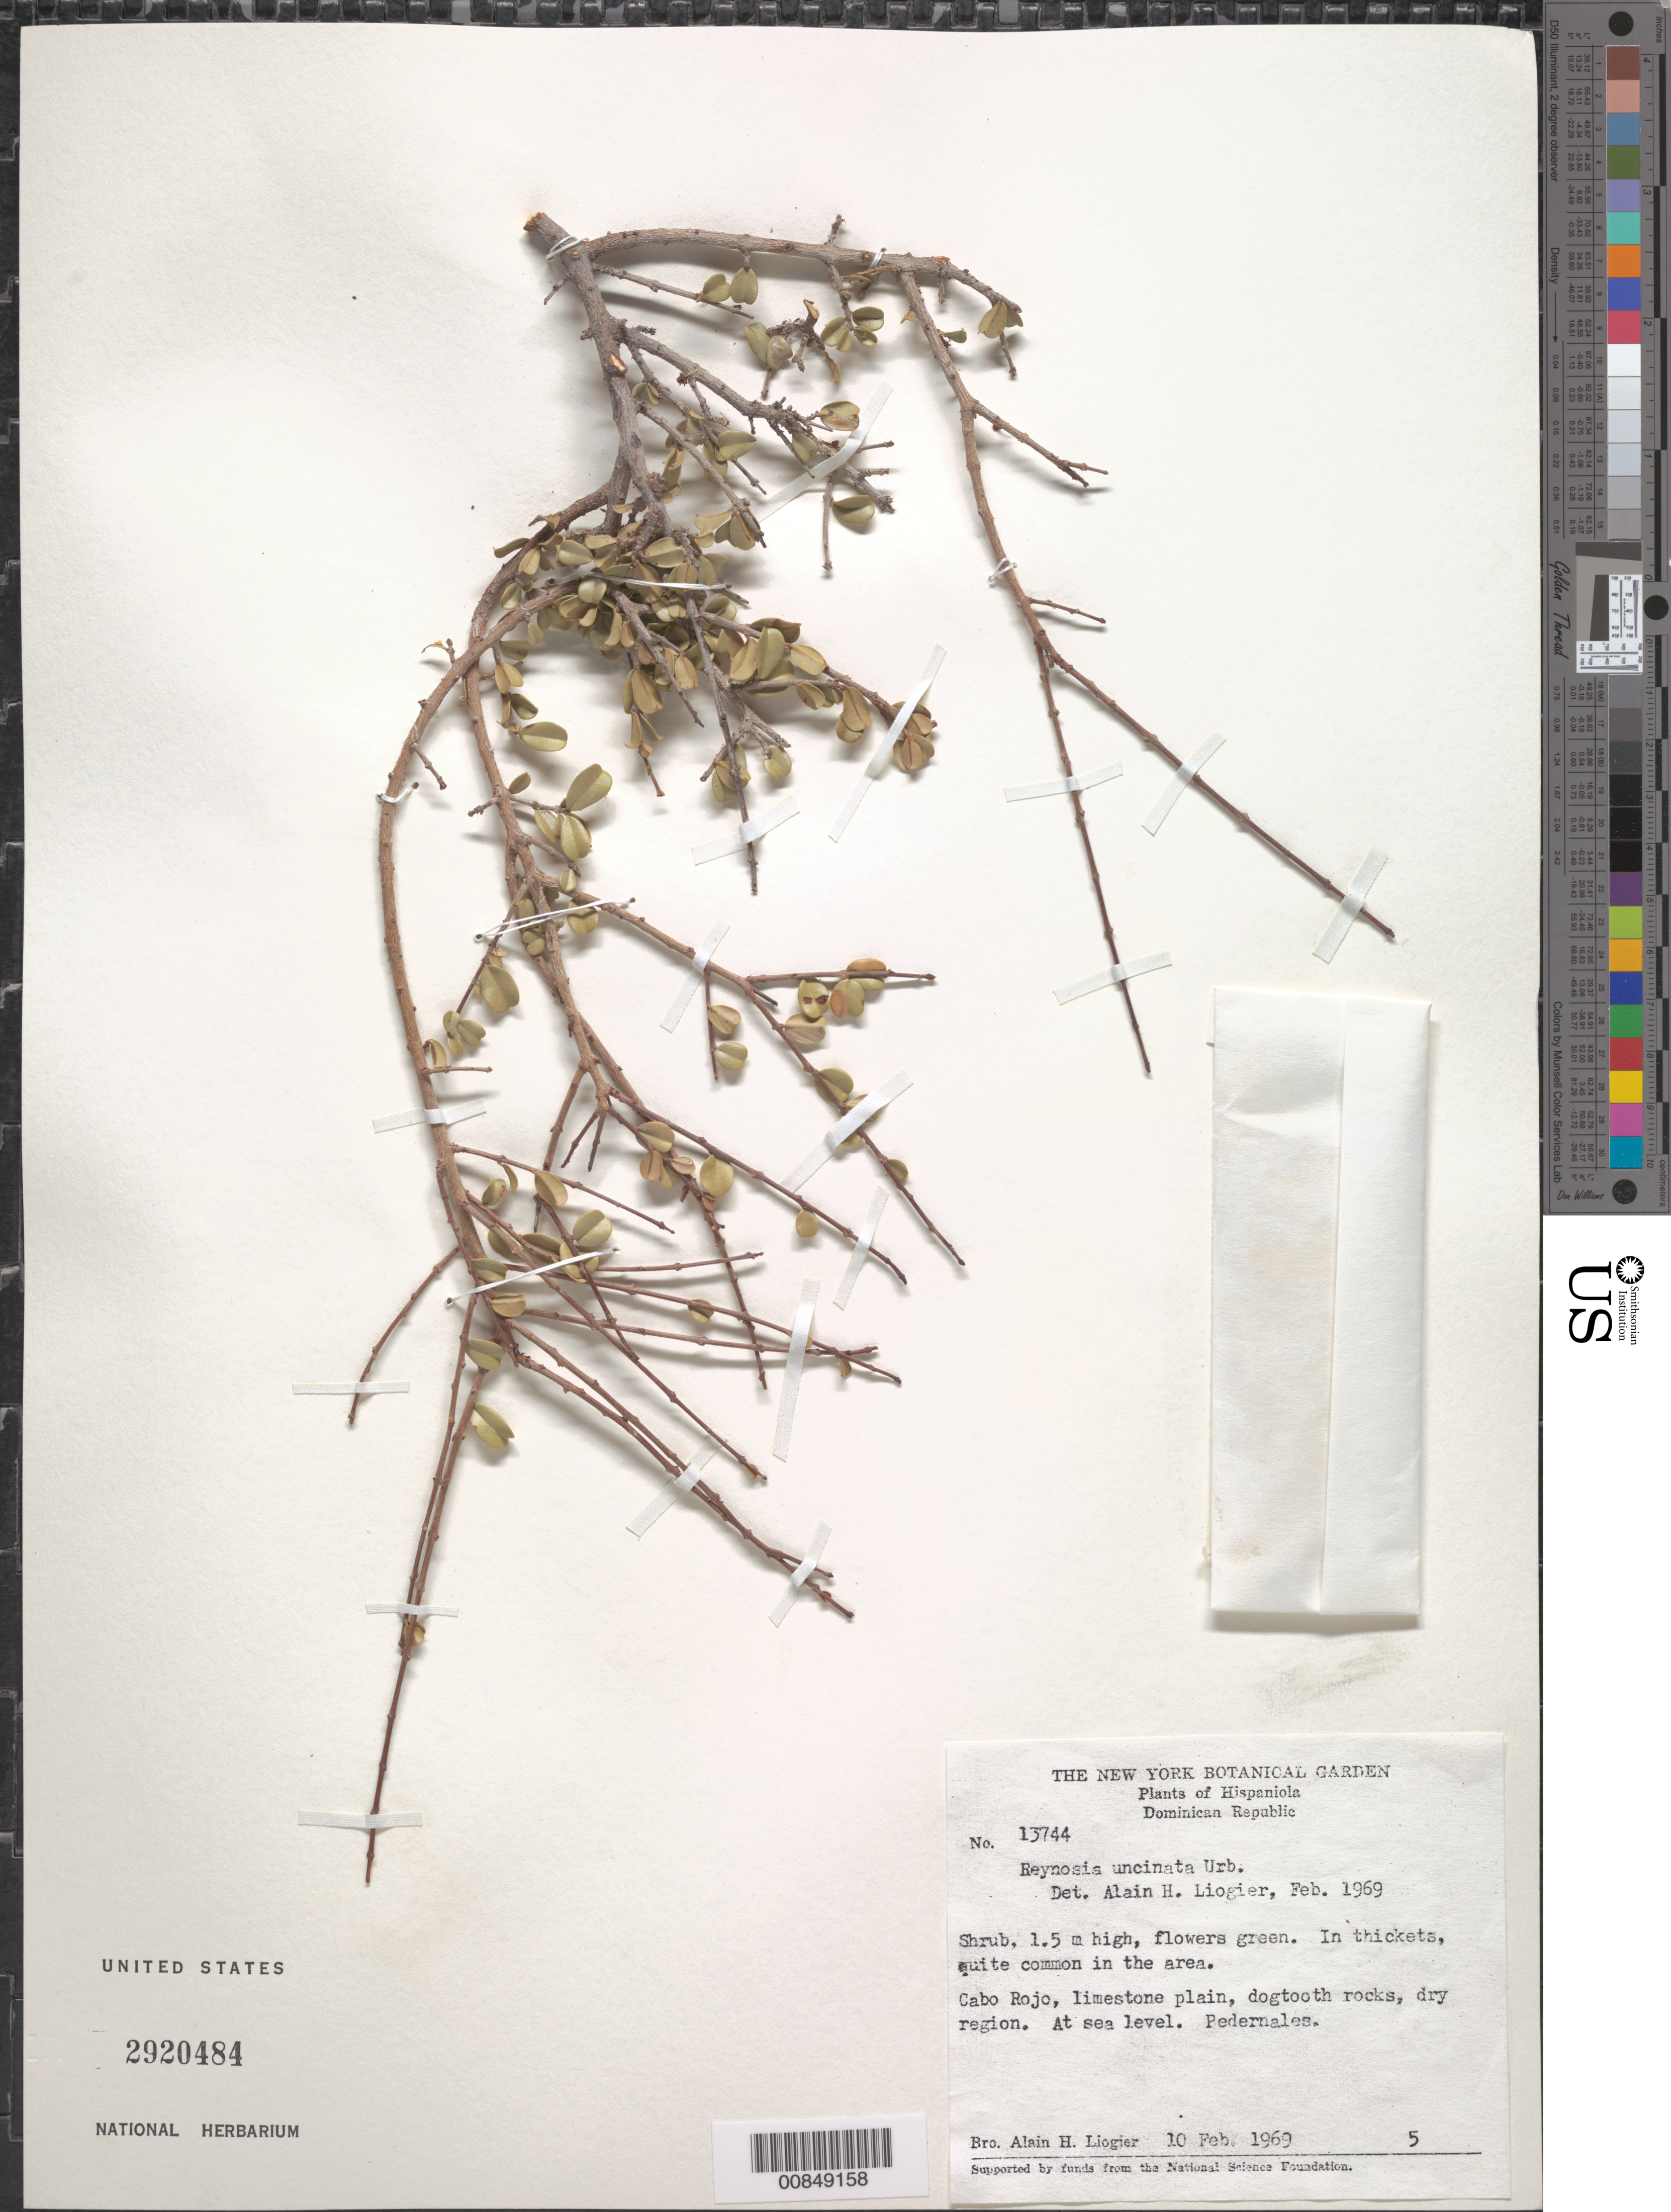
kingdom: Plantae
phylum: Tracheophyta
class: Magnoliopsida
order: Rosales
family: Rhamnaceae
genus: Reynosia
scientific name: Reynosia uncinata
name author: Urb.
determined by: Liogier, Alain H.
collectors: A. H. Liogier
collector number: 13744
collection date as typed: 10 Feb 1969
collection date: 1969-02-10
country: Dominican Republic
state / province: Pedernales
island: Hispaniola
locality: Cabo Rojo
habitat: In thickets of limestone plain on dogtooth rocks, dry region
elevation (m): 0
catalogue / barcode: US 2920484